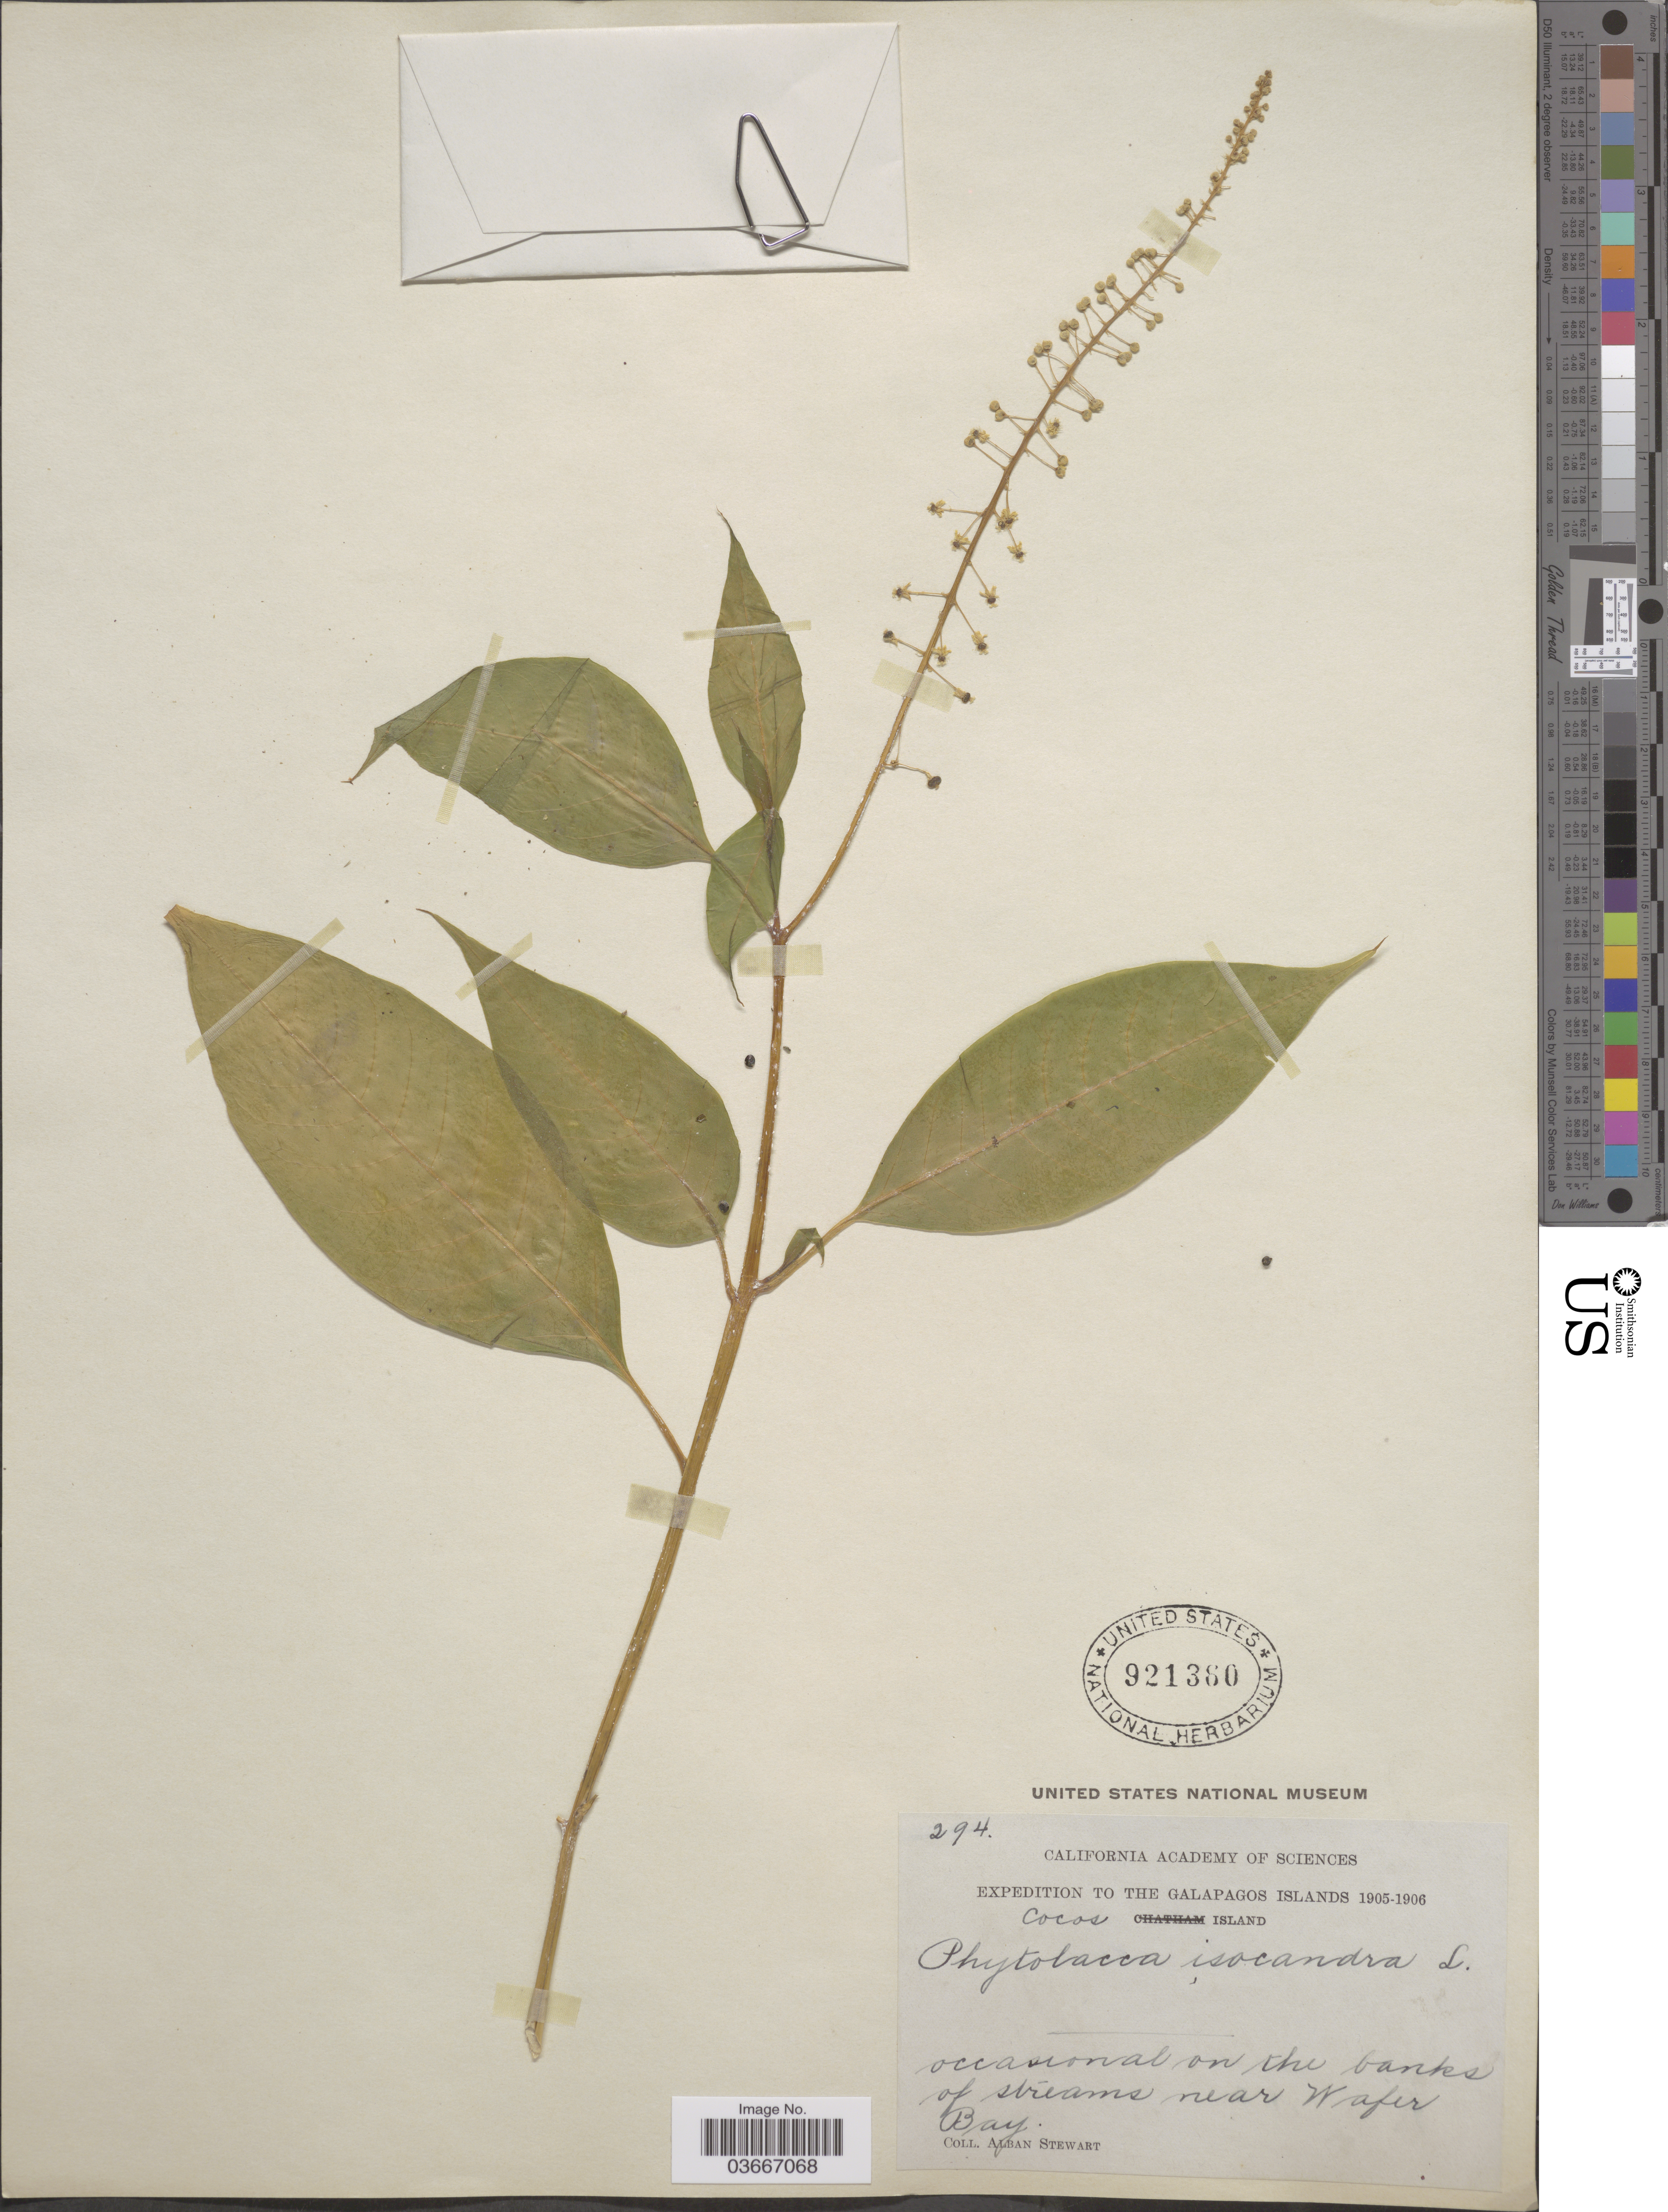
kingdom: Plantae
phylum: Tracheophyta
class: Magnoliopsida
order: Caryophyllales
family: Phytolaccaceae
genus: Phytolacca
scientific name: Phytolacca rivinoides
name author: Kunth & C.D. Bouché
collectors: A. Stewart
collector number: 294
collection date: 1905/1906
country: Ecuador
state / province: Colón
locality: The Galapagos Islands. Cocos Island. Occasional on the banks of streams near Wafer Bay.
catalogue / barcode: US 921360